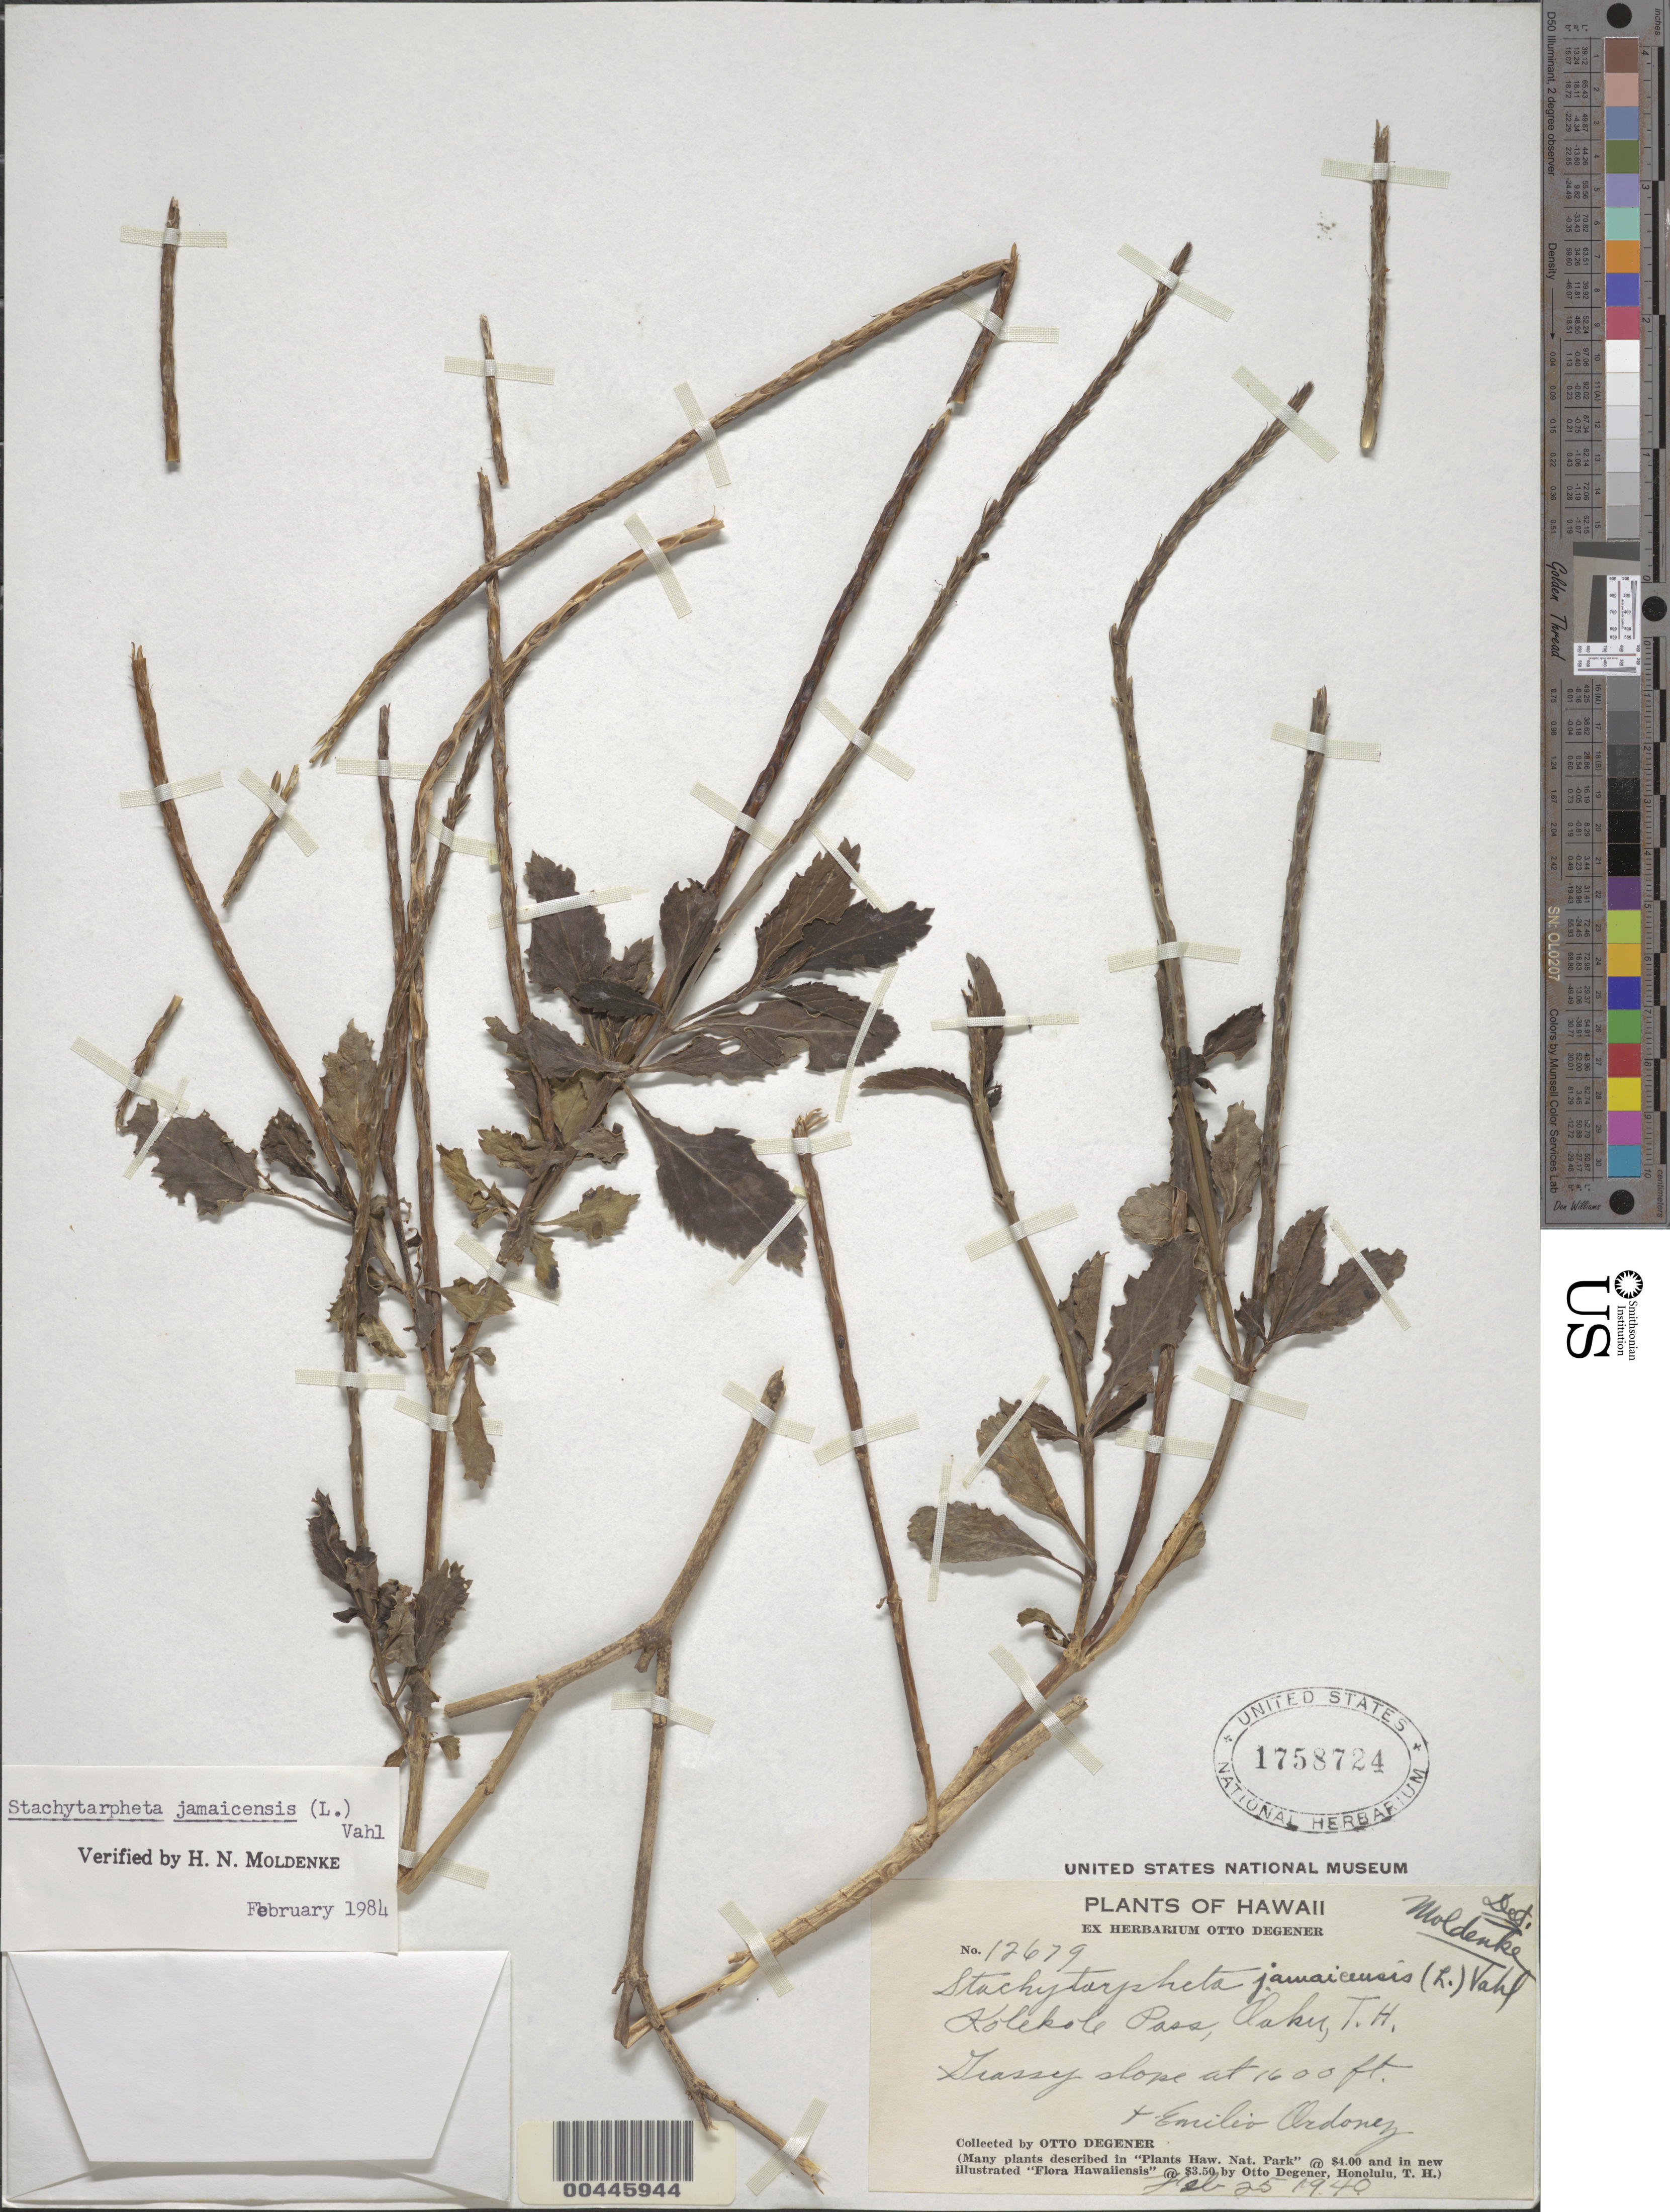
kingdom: Plantae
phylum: Tracheophyta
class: Magnoliopsida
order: Lamiales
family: Verbenaceae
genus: Stachytarpheta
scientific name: Stachytarpheta jamaicensis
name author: (L.) Vahl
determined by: Moldenke, H. N.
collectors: O. Degener & E. Ordonez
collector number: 12679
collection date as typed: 25 Feb 1940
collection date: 1940-02-25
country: United States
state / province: Hawaii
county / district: Honolulu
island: Oahu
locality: Kolekole Pass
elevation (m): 488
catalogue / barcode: US 1758724